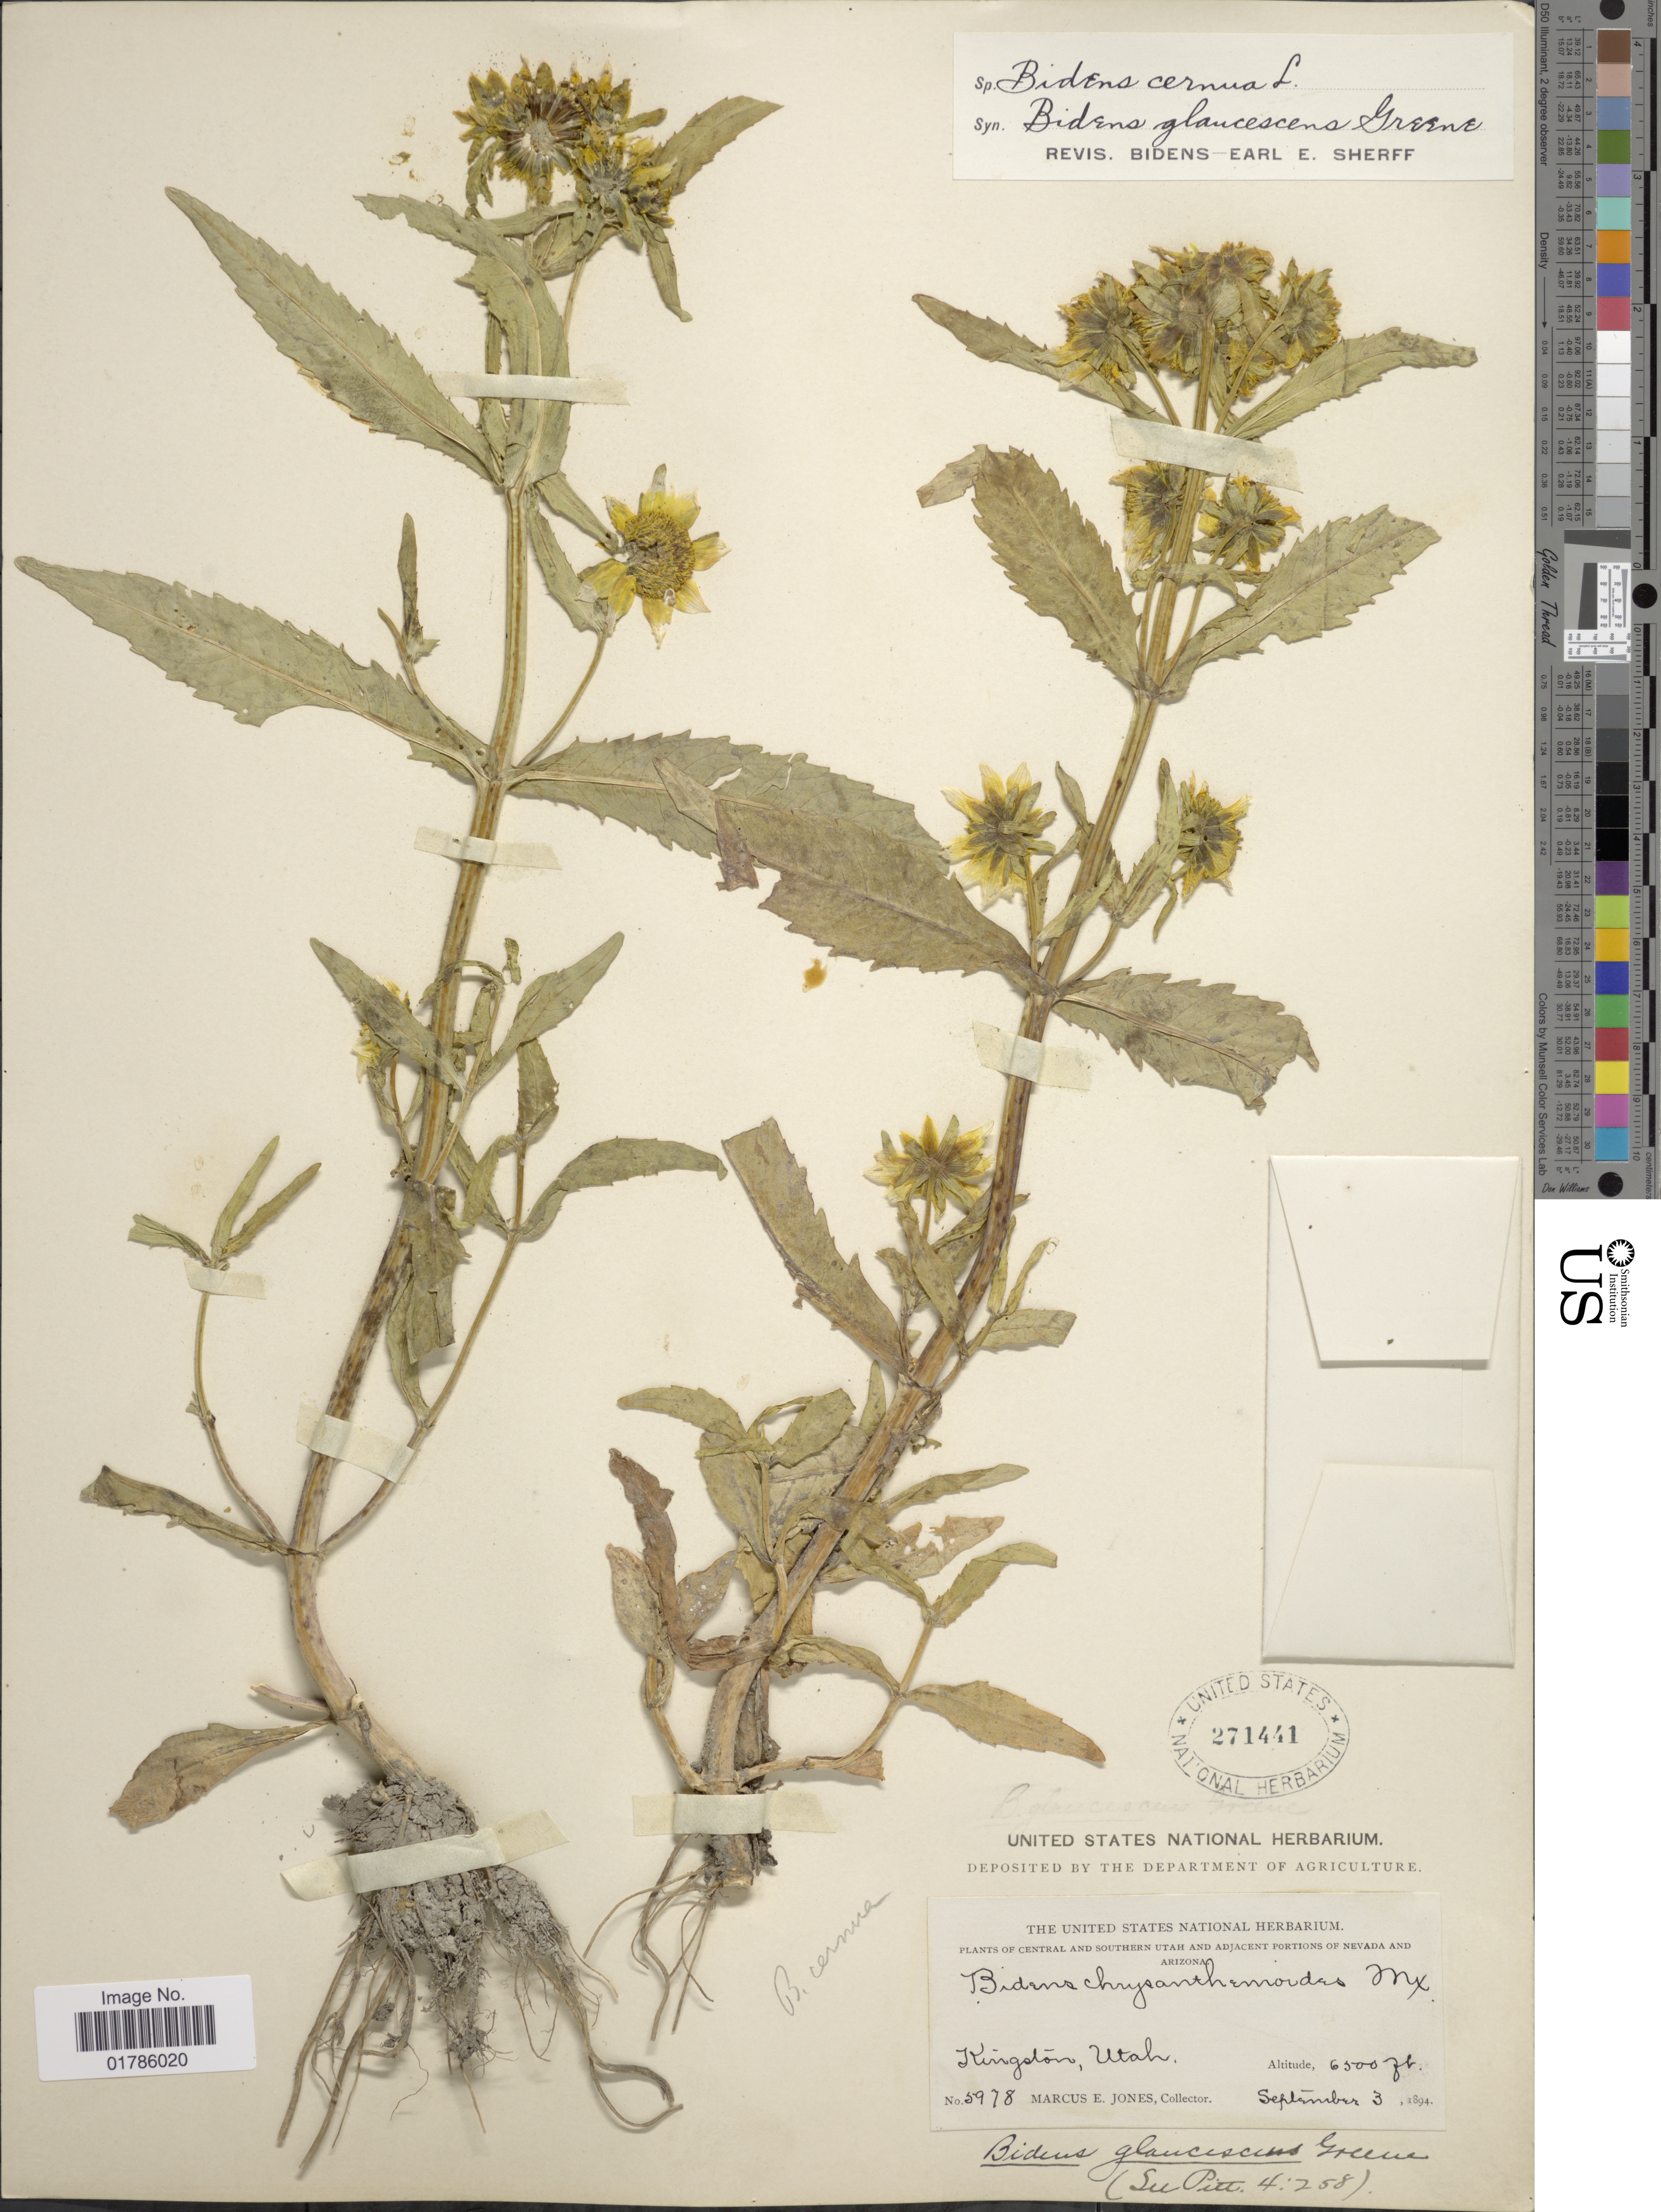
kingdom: Plantae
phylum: Tracheophyta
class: Magnoliopsida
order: Asterales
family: Asteraceae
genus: Bidens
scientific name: Bidens cernua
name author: L.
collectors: M. E. Jones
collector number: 5978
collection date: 1894-09-03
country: United States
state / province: Utah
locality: Central and Southern Utah and Adjacent portions of Nevada and Arizona, Kingston, Utah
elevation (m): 1981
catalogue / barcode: US 271441